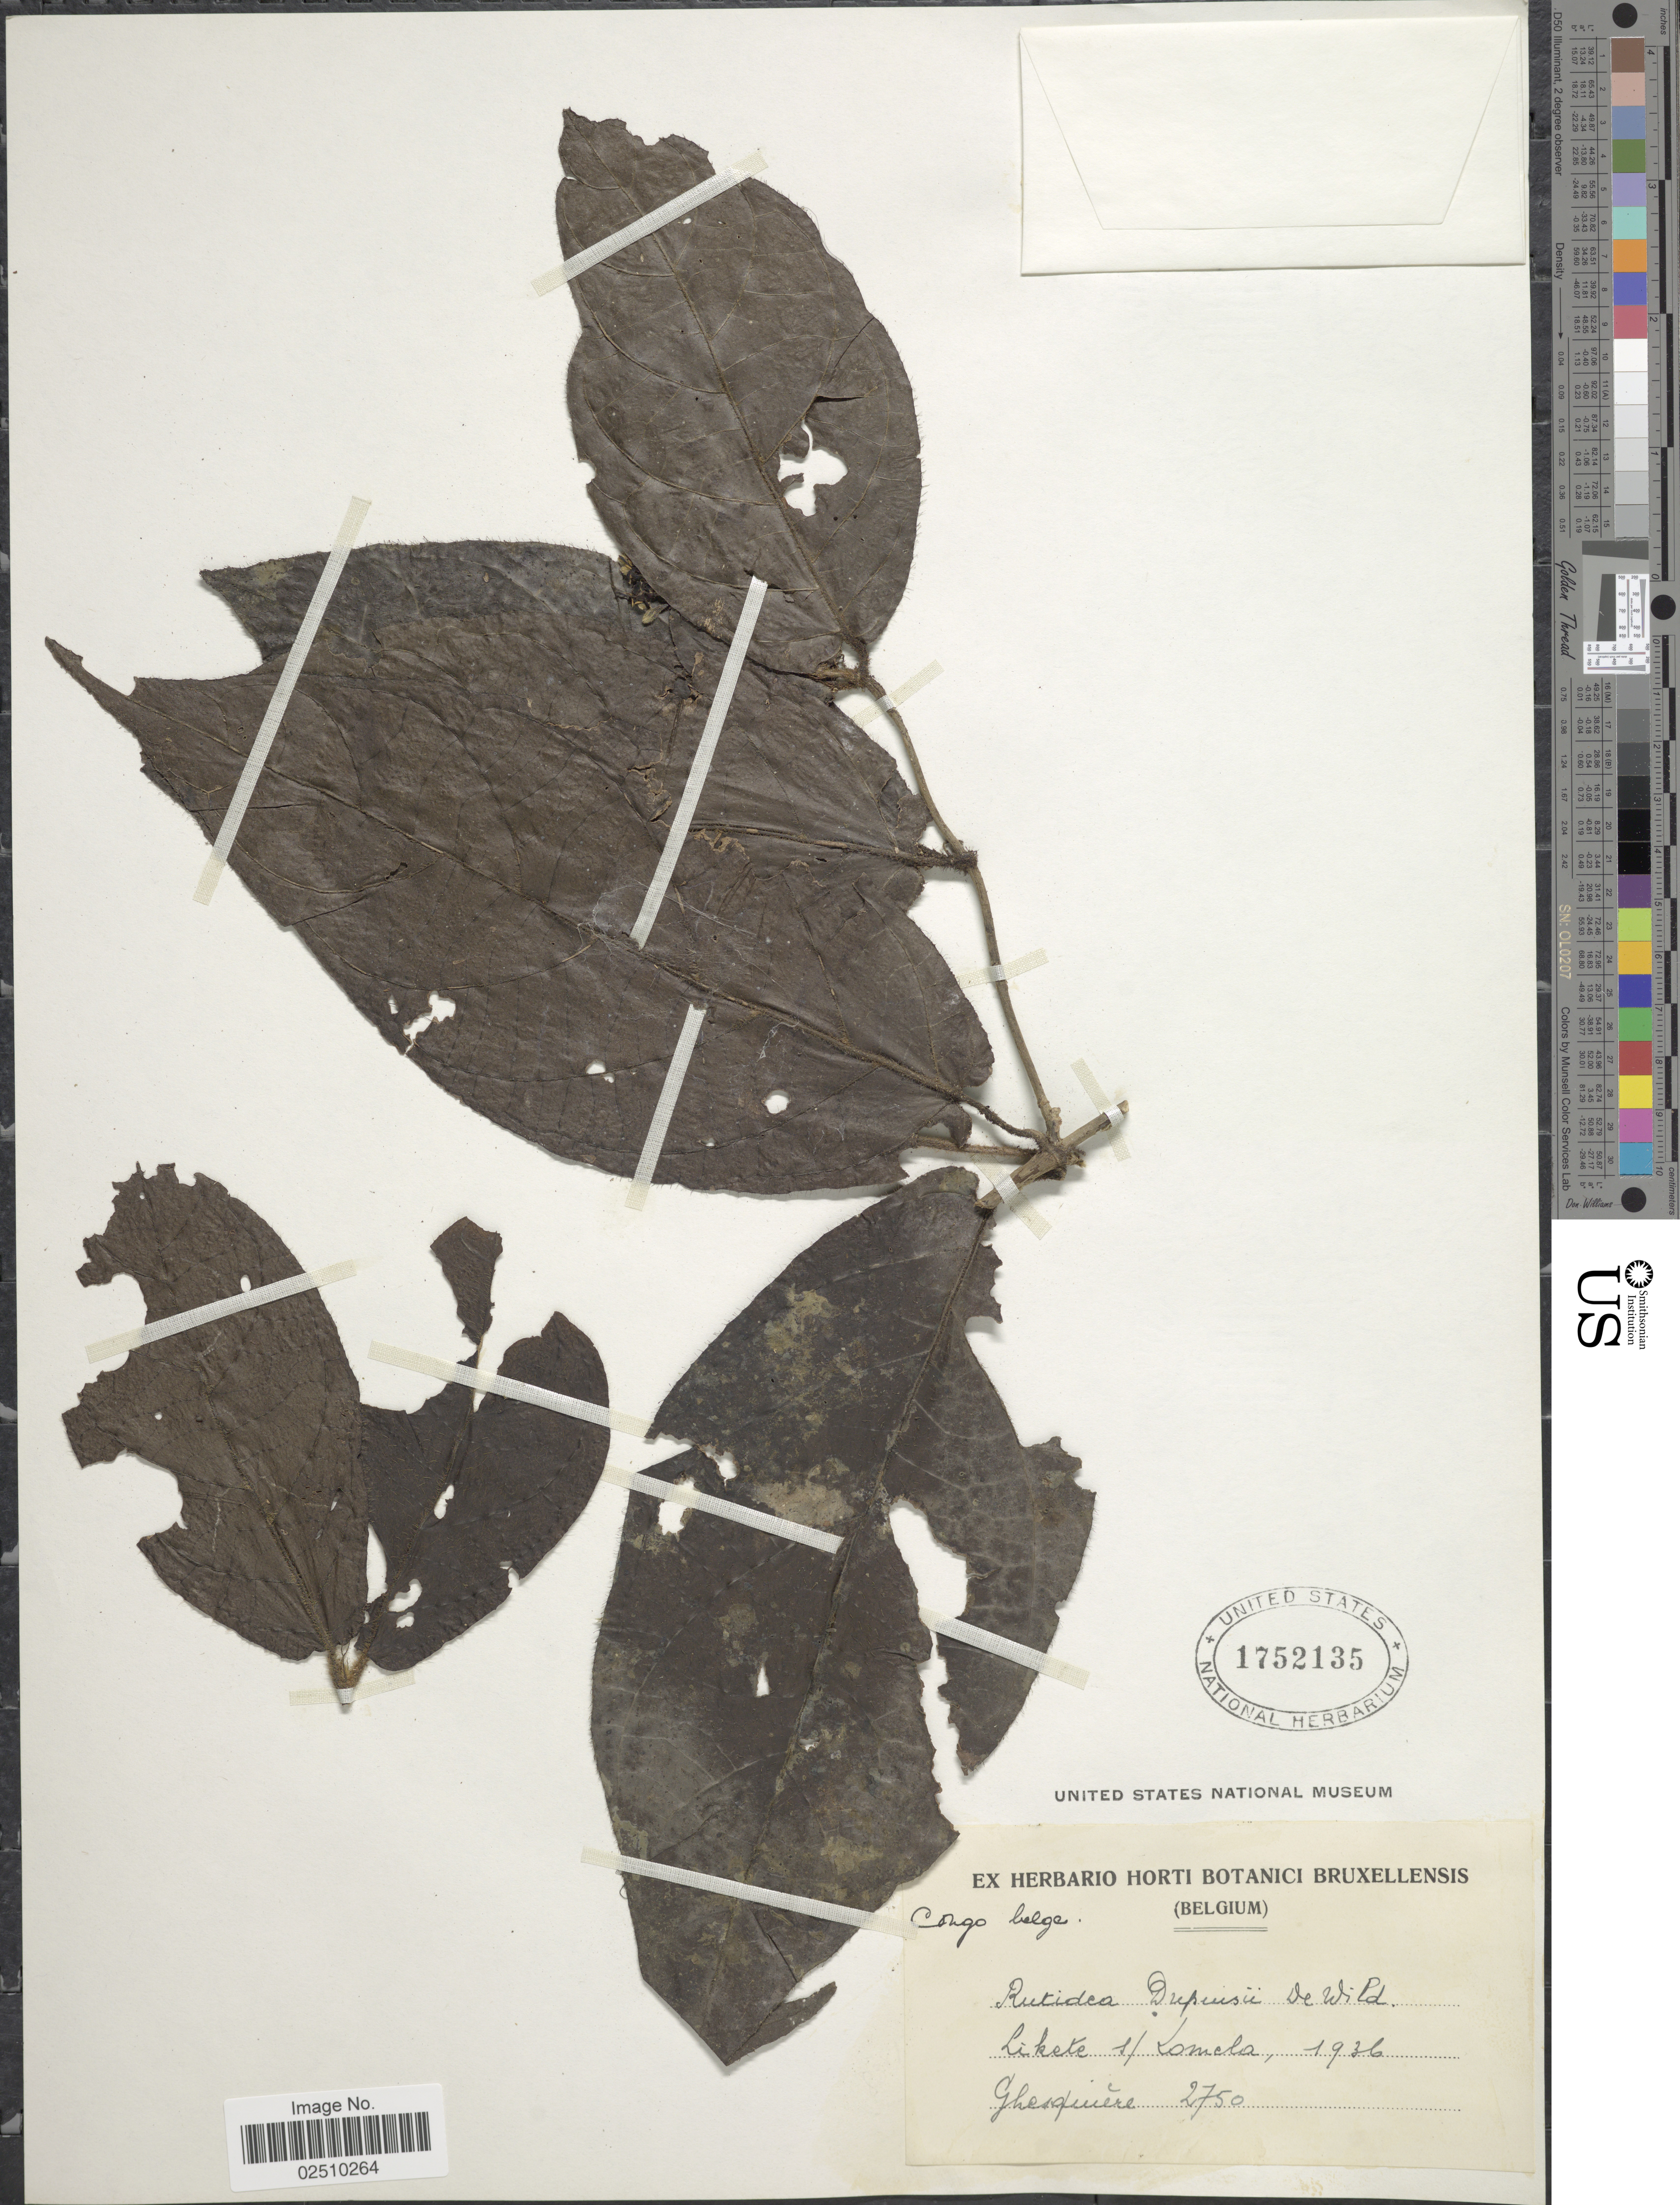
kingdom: Plantae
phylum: Tracheophyta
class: Magnoliopsida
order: Gentianales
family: Rubiaceae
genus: Rutidea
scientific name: Rutidea dupuisii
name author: De Wild.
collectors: Ghesquière.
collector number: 2750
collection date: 1936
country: Congo, Democratic Republic of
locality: Congo belge. Likete s/Lomela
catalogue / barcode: US 1752135